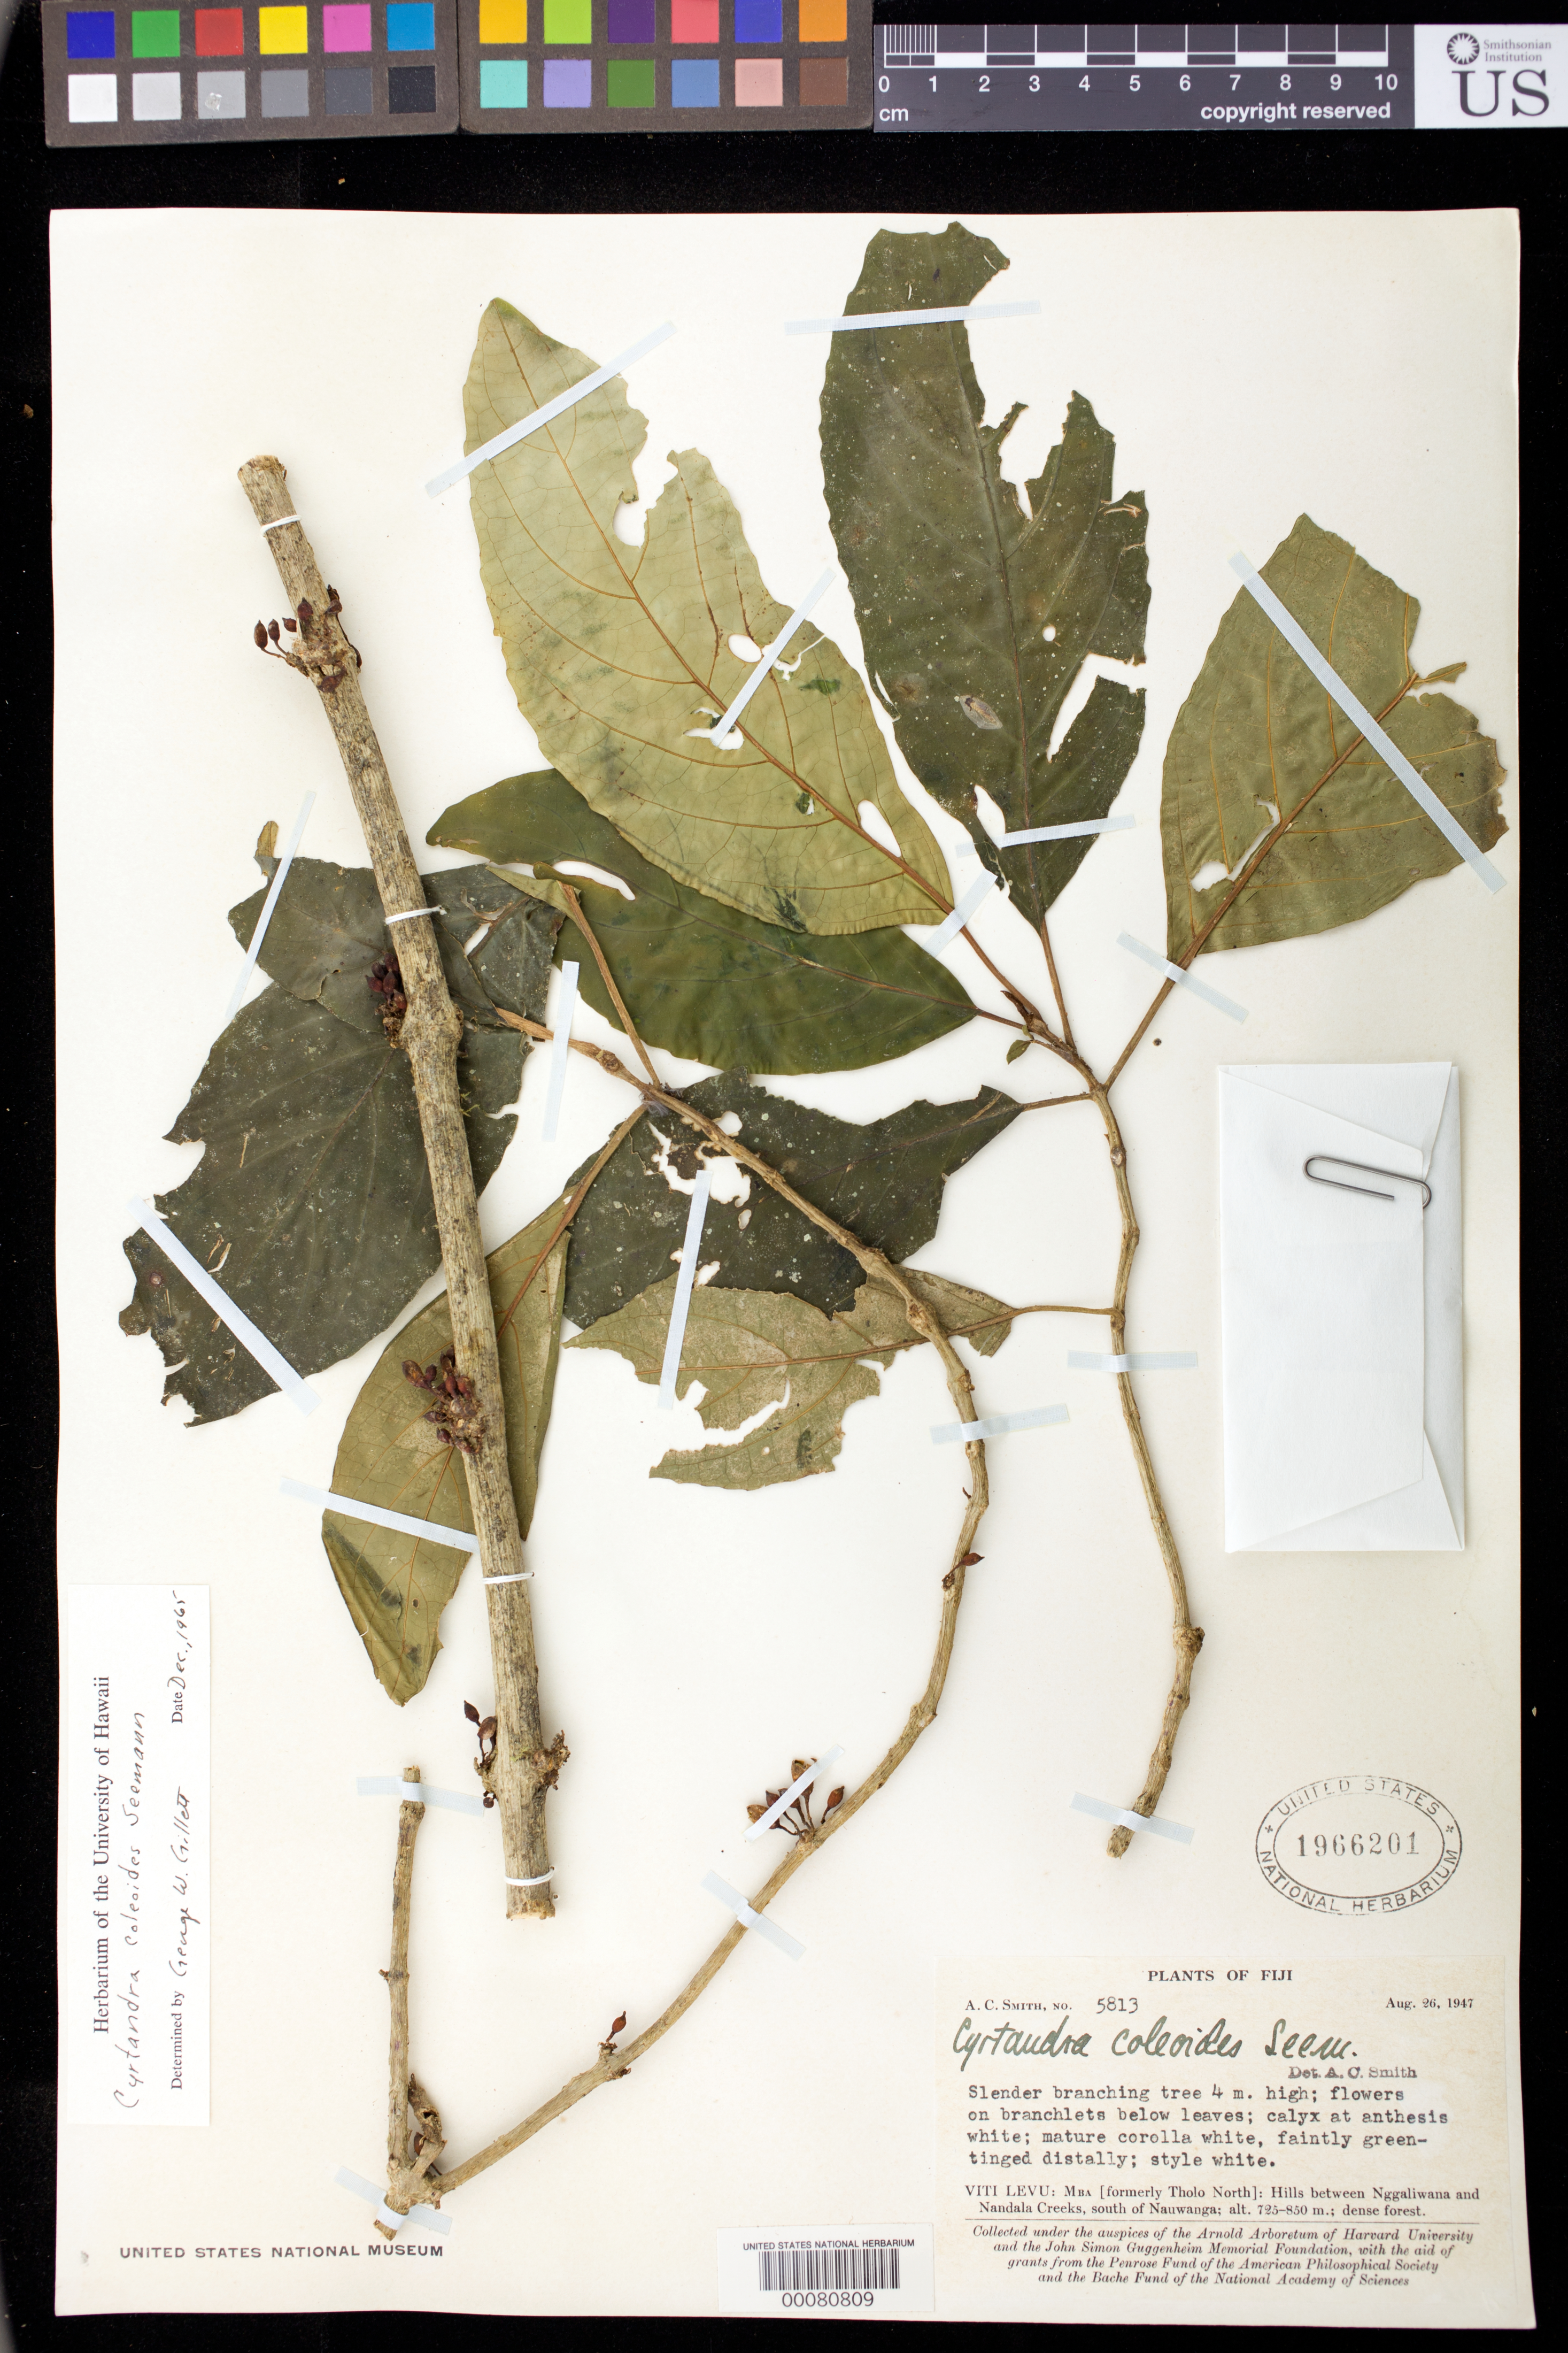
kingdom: Plantae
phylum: Tracheophyta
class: Magnoliopsida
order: Lamiales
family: Gesneriaceae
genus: Cyrtandra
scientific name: Cyrtandra coleoides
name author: Seem.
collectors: A. C. Smith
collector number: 5813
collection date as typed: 26 Aug 1947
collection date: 1947-08-26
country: Fiji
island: Viti Levu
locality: Mba (formerly tholo north), hills between nggaliwana and nandala creeks, s of nauwanga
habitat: Dense forest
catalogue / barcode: US 1966201